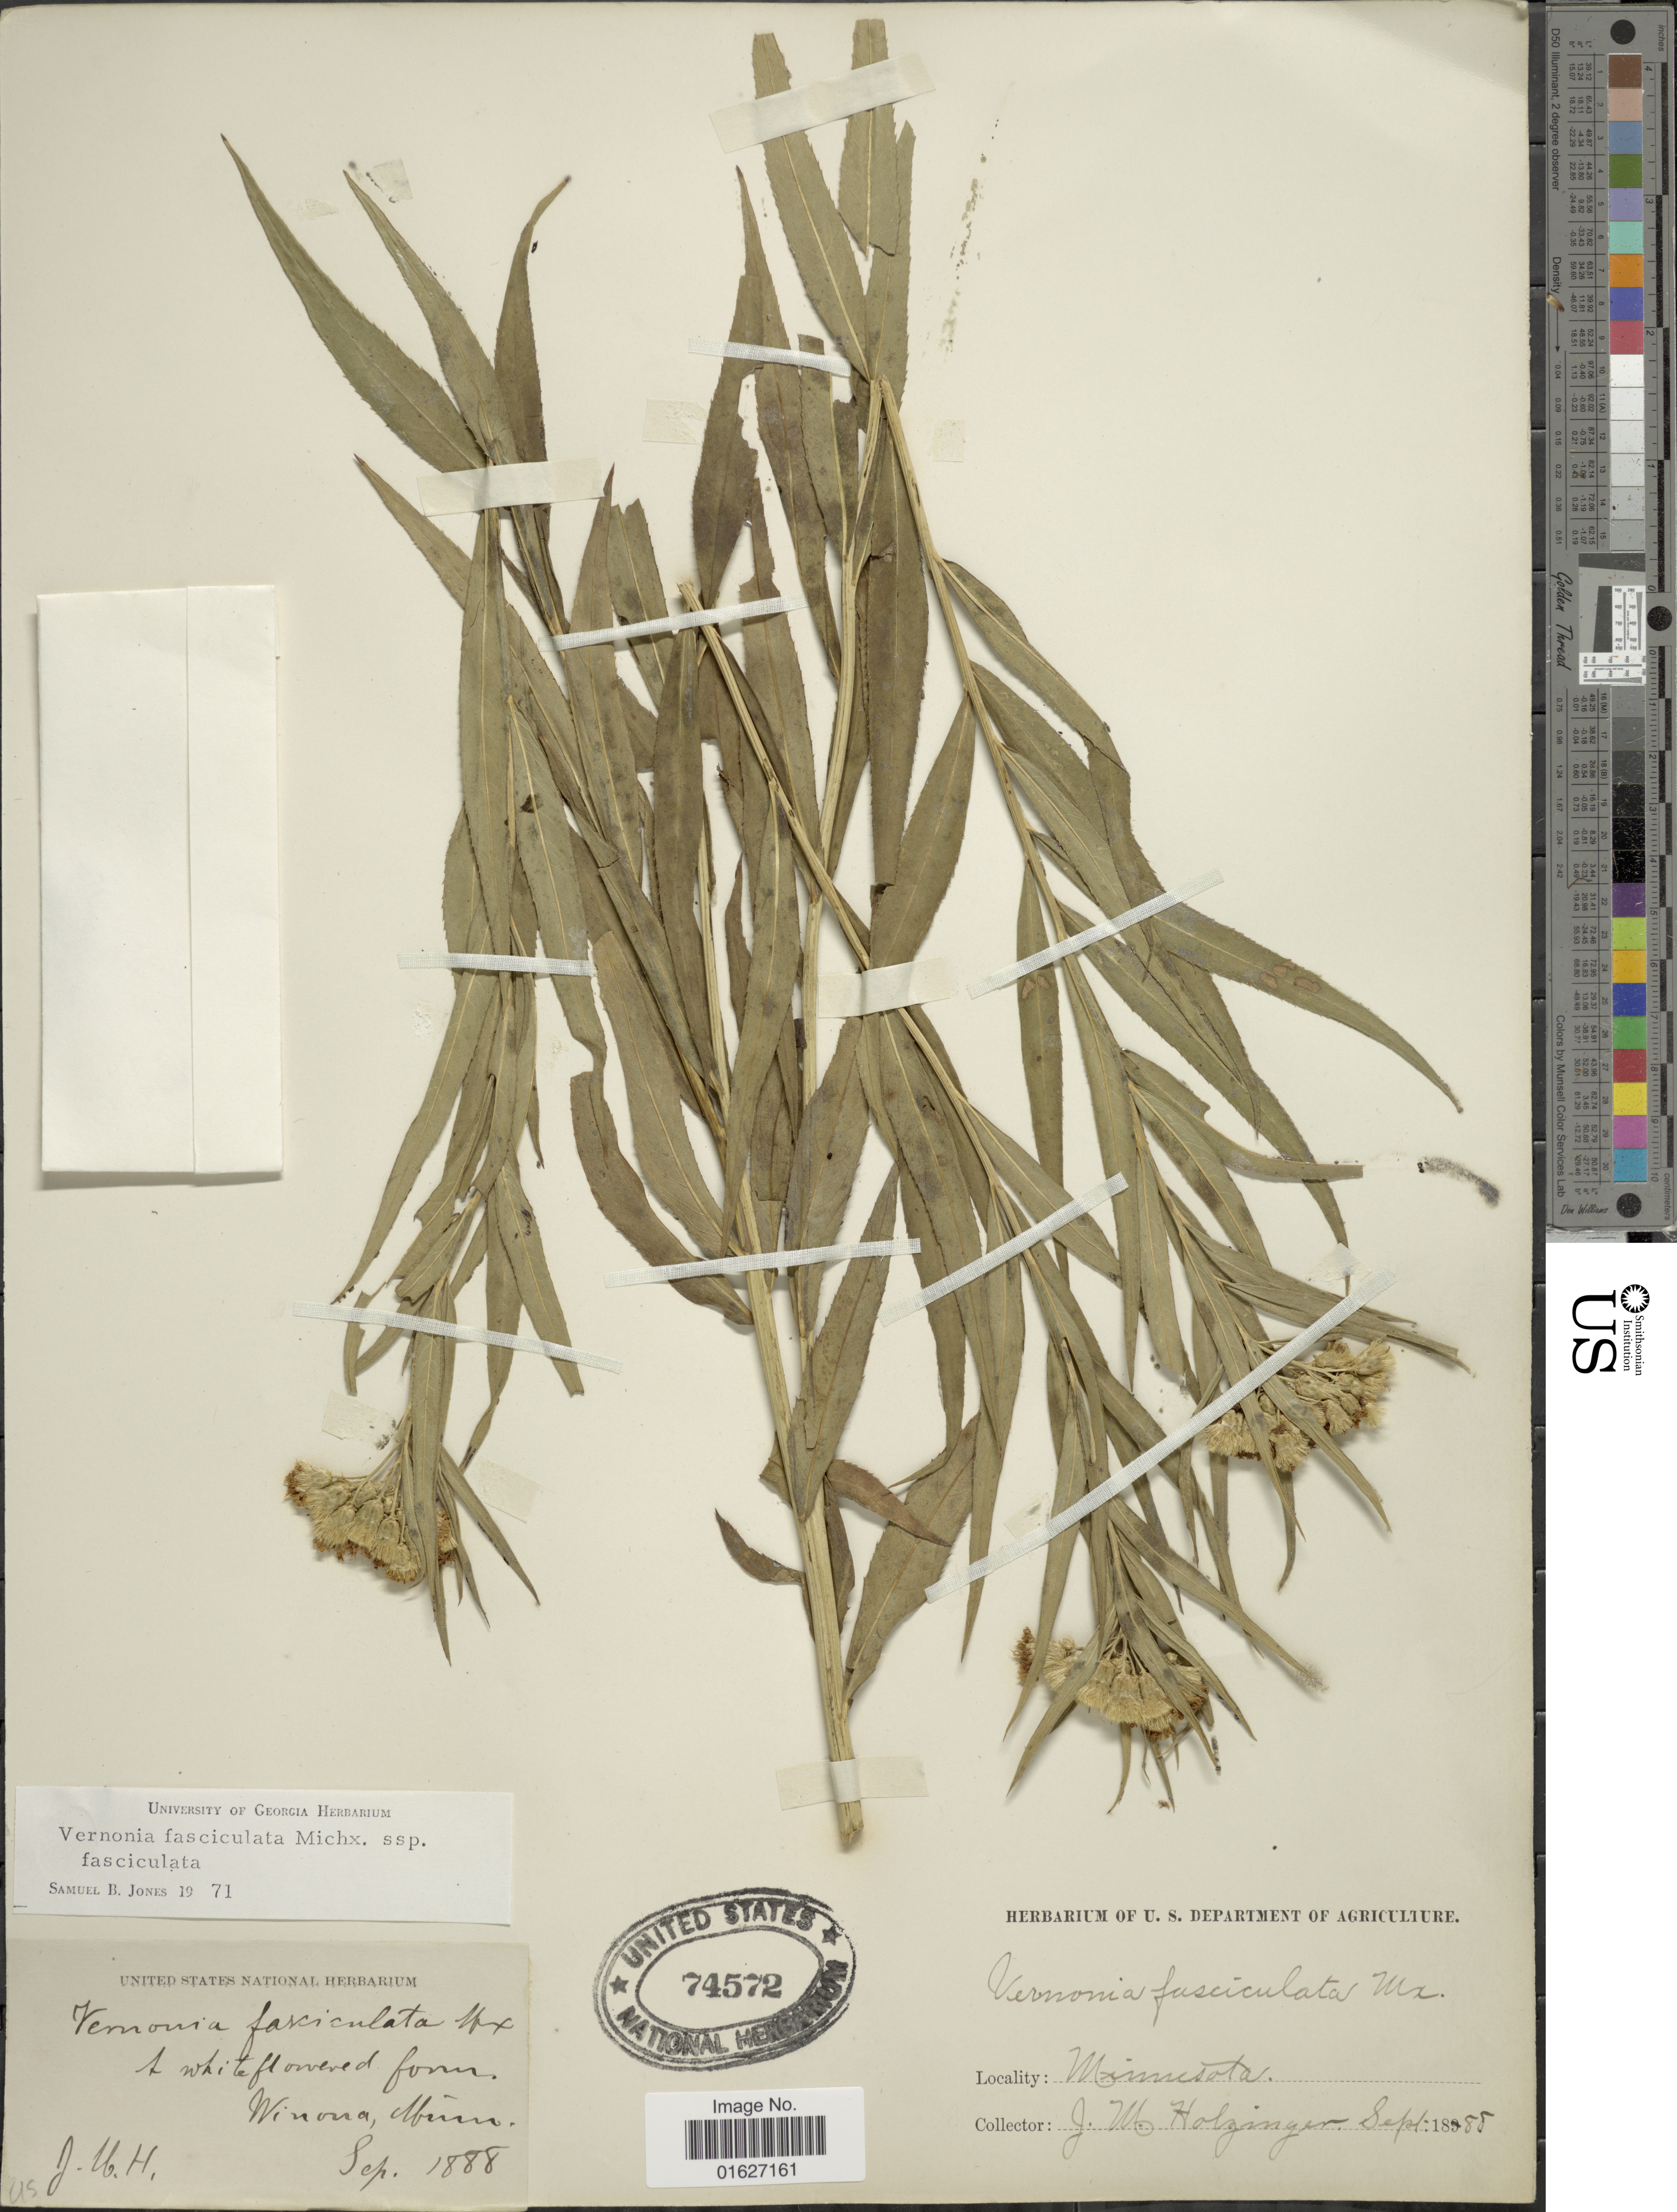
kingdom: Plantae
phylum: Tracheophyta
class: Magnoliopsida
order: Asterales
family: Asteraceae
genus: Vernonia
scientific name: Vernonia fasciculata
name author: Michx.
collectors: J. M. Holzinger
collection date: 1888-09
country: United States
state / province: Minnesota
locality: Winona.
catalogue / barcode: US 74572